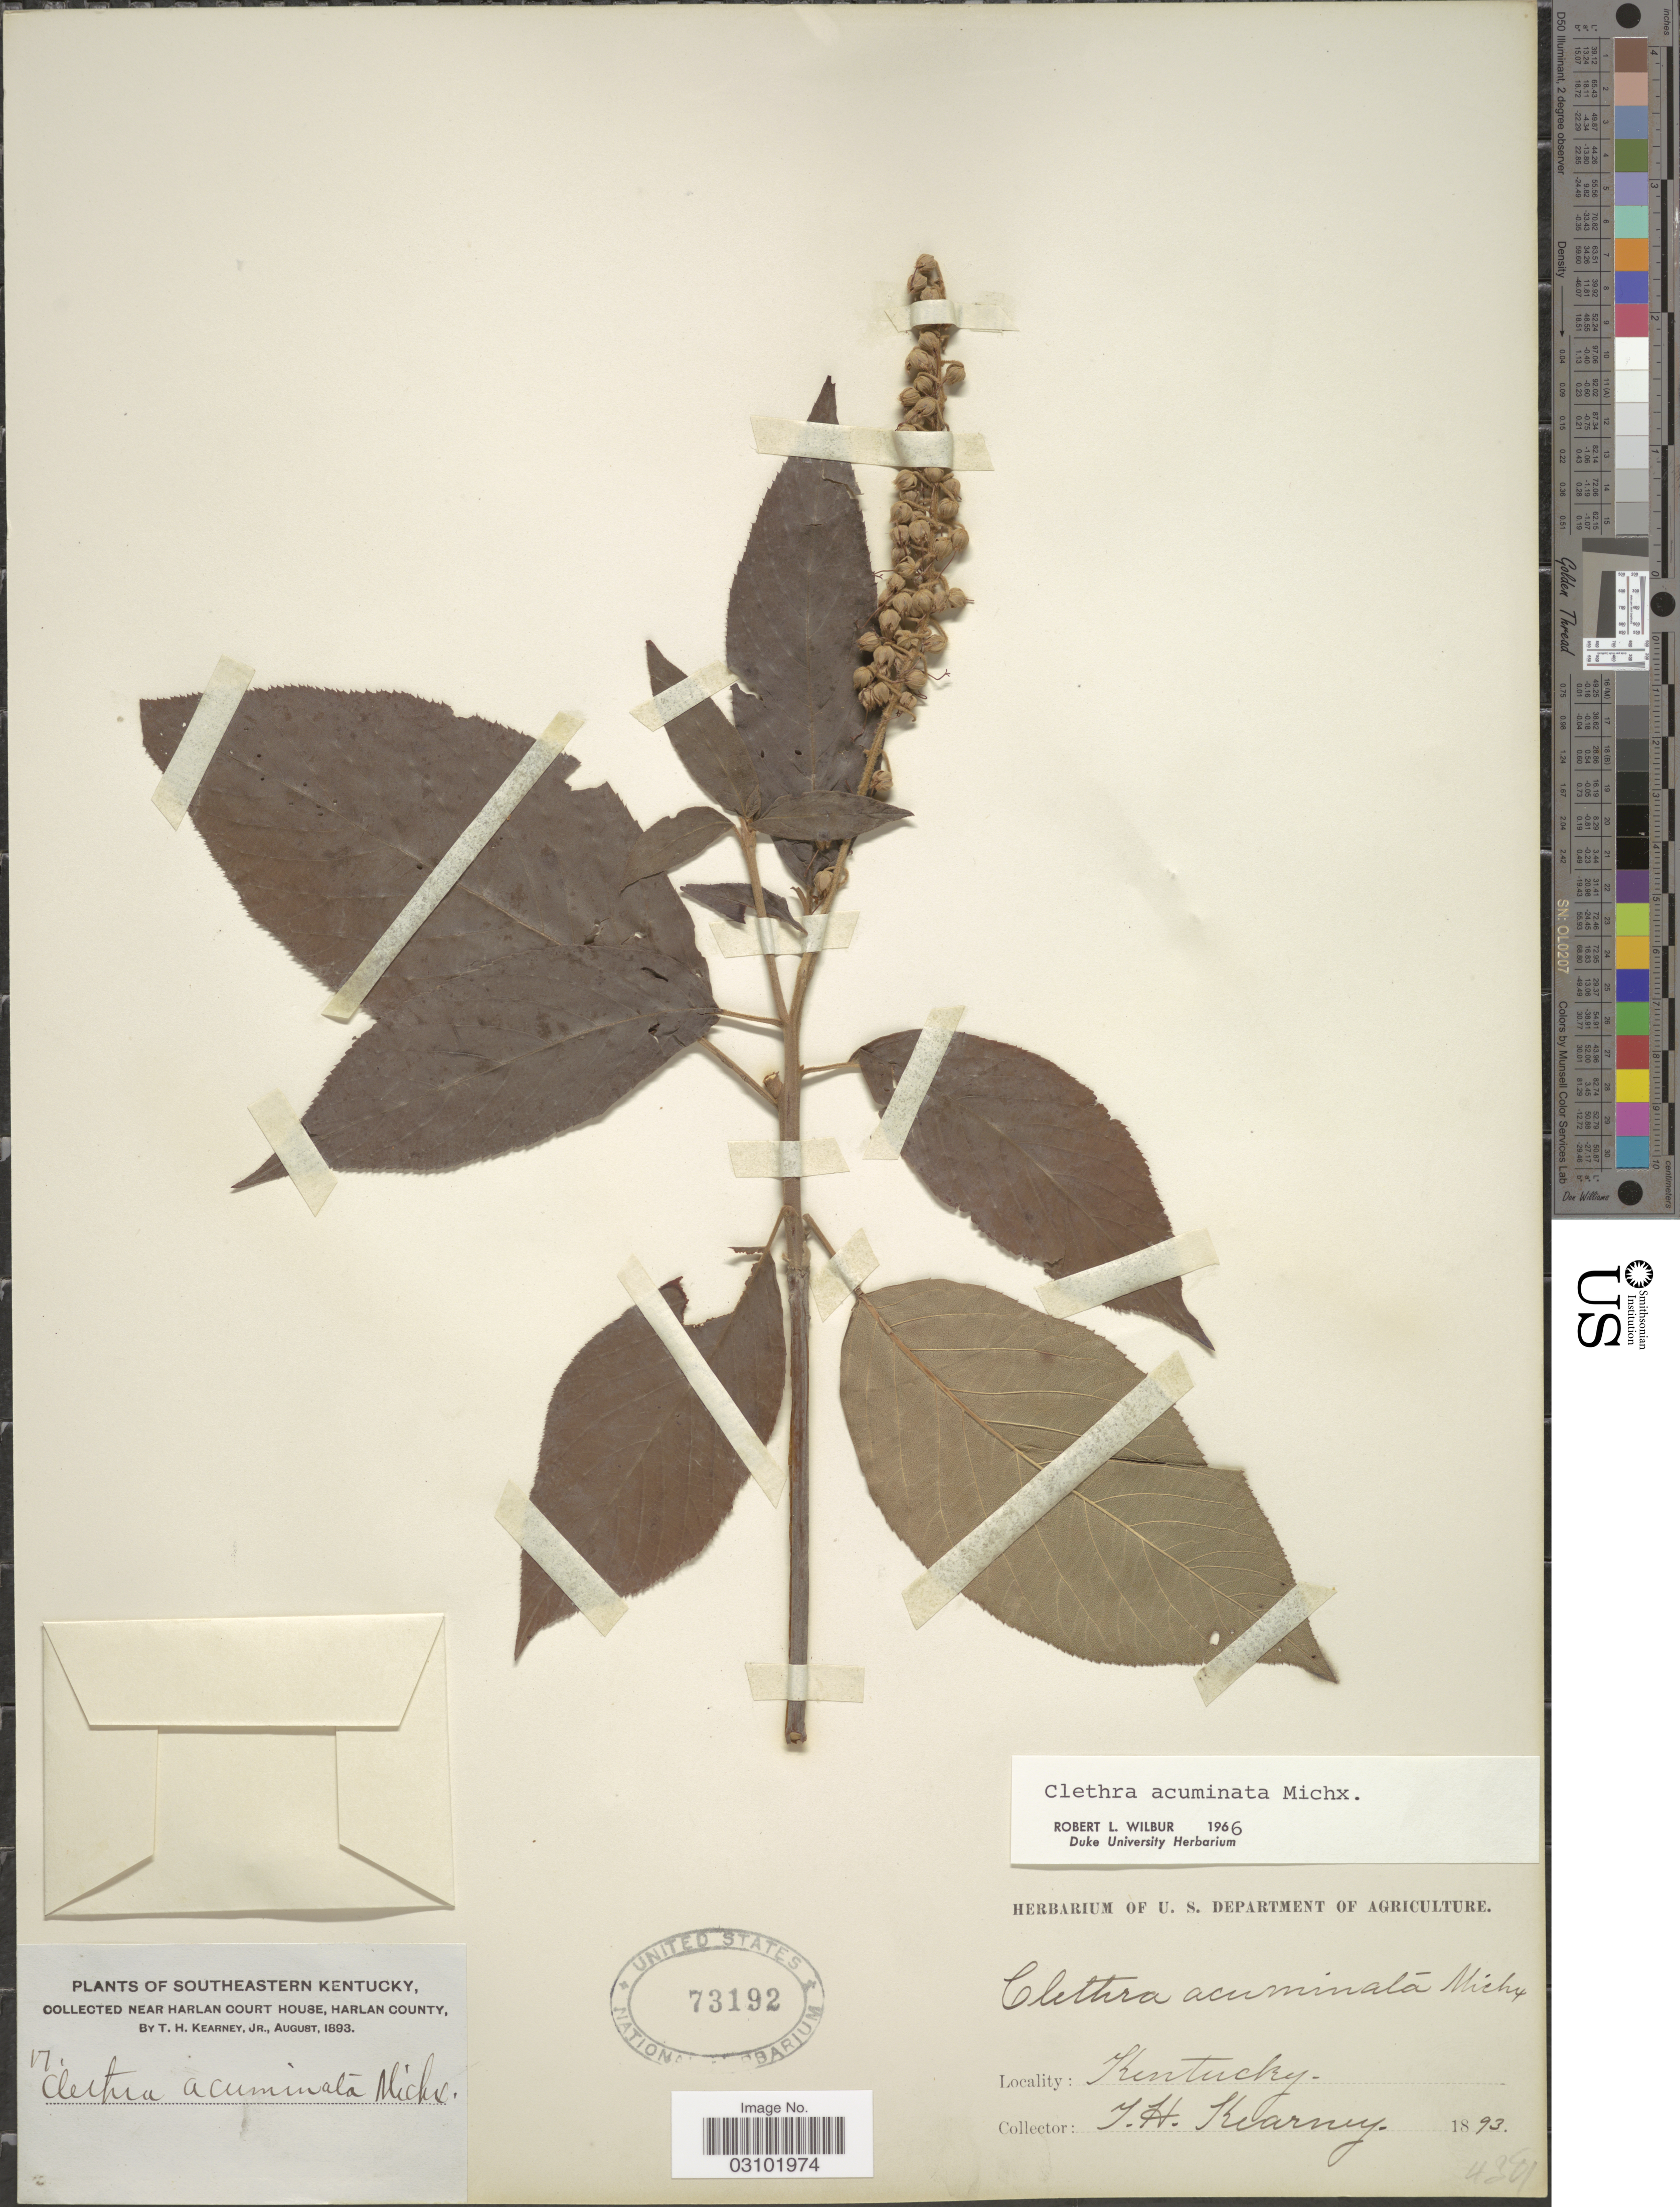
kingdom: Plantae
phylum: Tracheophyta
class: Magnoliopsida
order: Ericales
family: Clethraceae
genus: Clethra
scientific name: Clethra acuminata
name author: Michx.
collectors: T. H. Kearney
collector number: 17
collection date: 1893-08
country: United States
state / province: Kentucky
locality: Southeastern Kentucky, Near Harlan Court House, Harlan County.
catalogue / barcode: US 73192